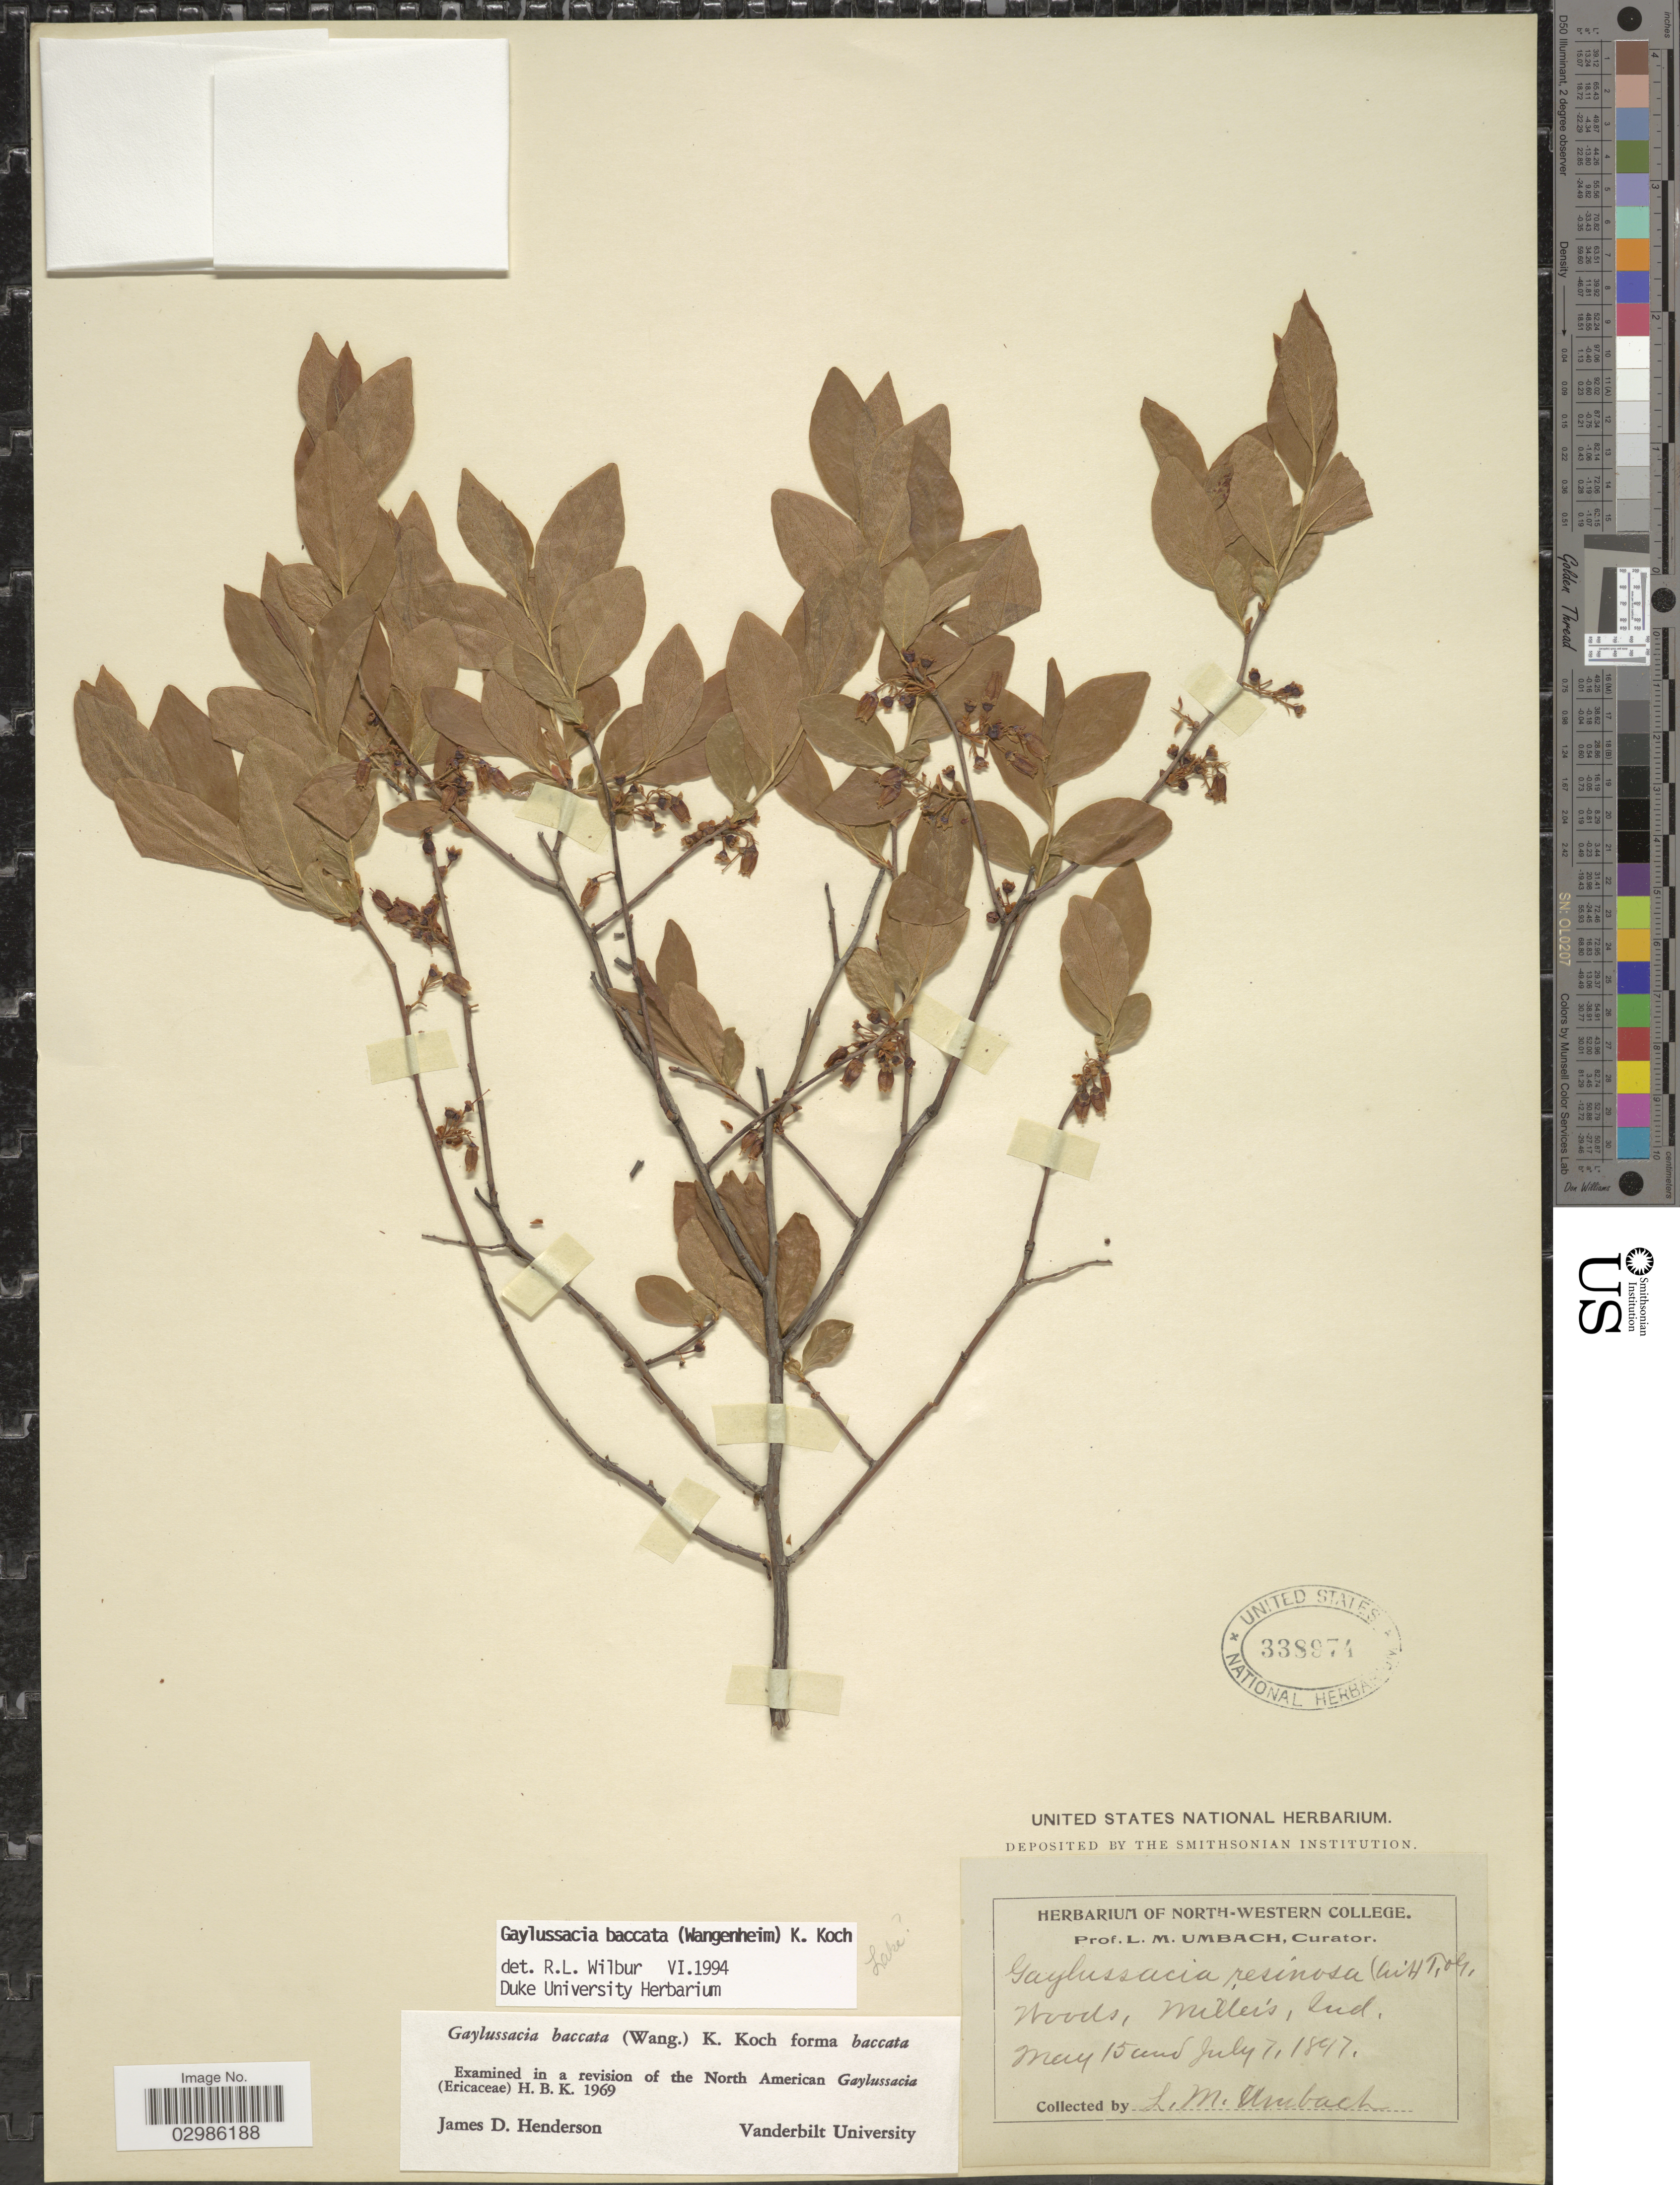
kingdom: Plantae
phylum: Tracheophyta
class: Magnoliopsida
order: Ericales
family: Ericaceae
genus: Gaylussacia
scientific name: Gaylussacia baccata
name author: (Wangenh.) K. Koch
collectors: L. M. Umbach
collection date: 1897-05-15/1897-07-07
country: United States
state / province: Indiana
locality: Woods, Miller's.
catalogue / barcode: US 338974